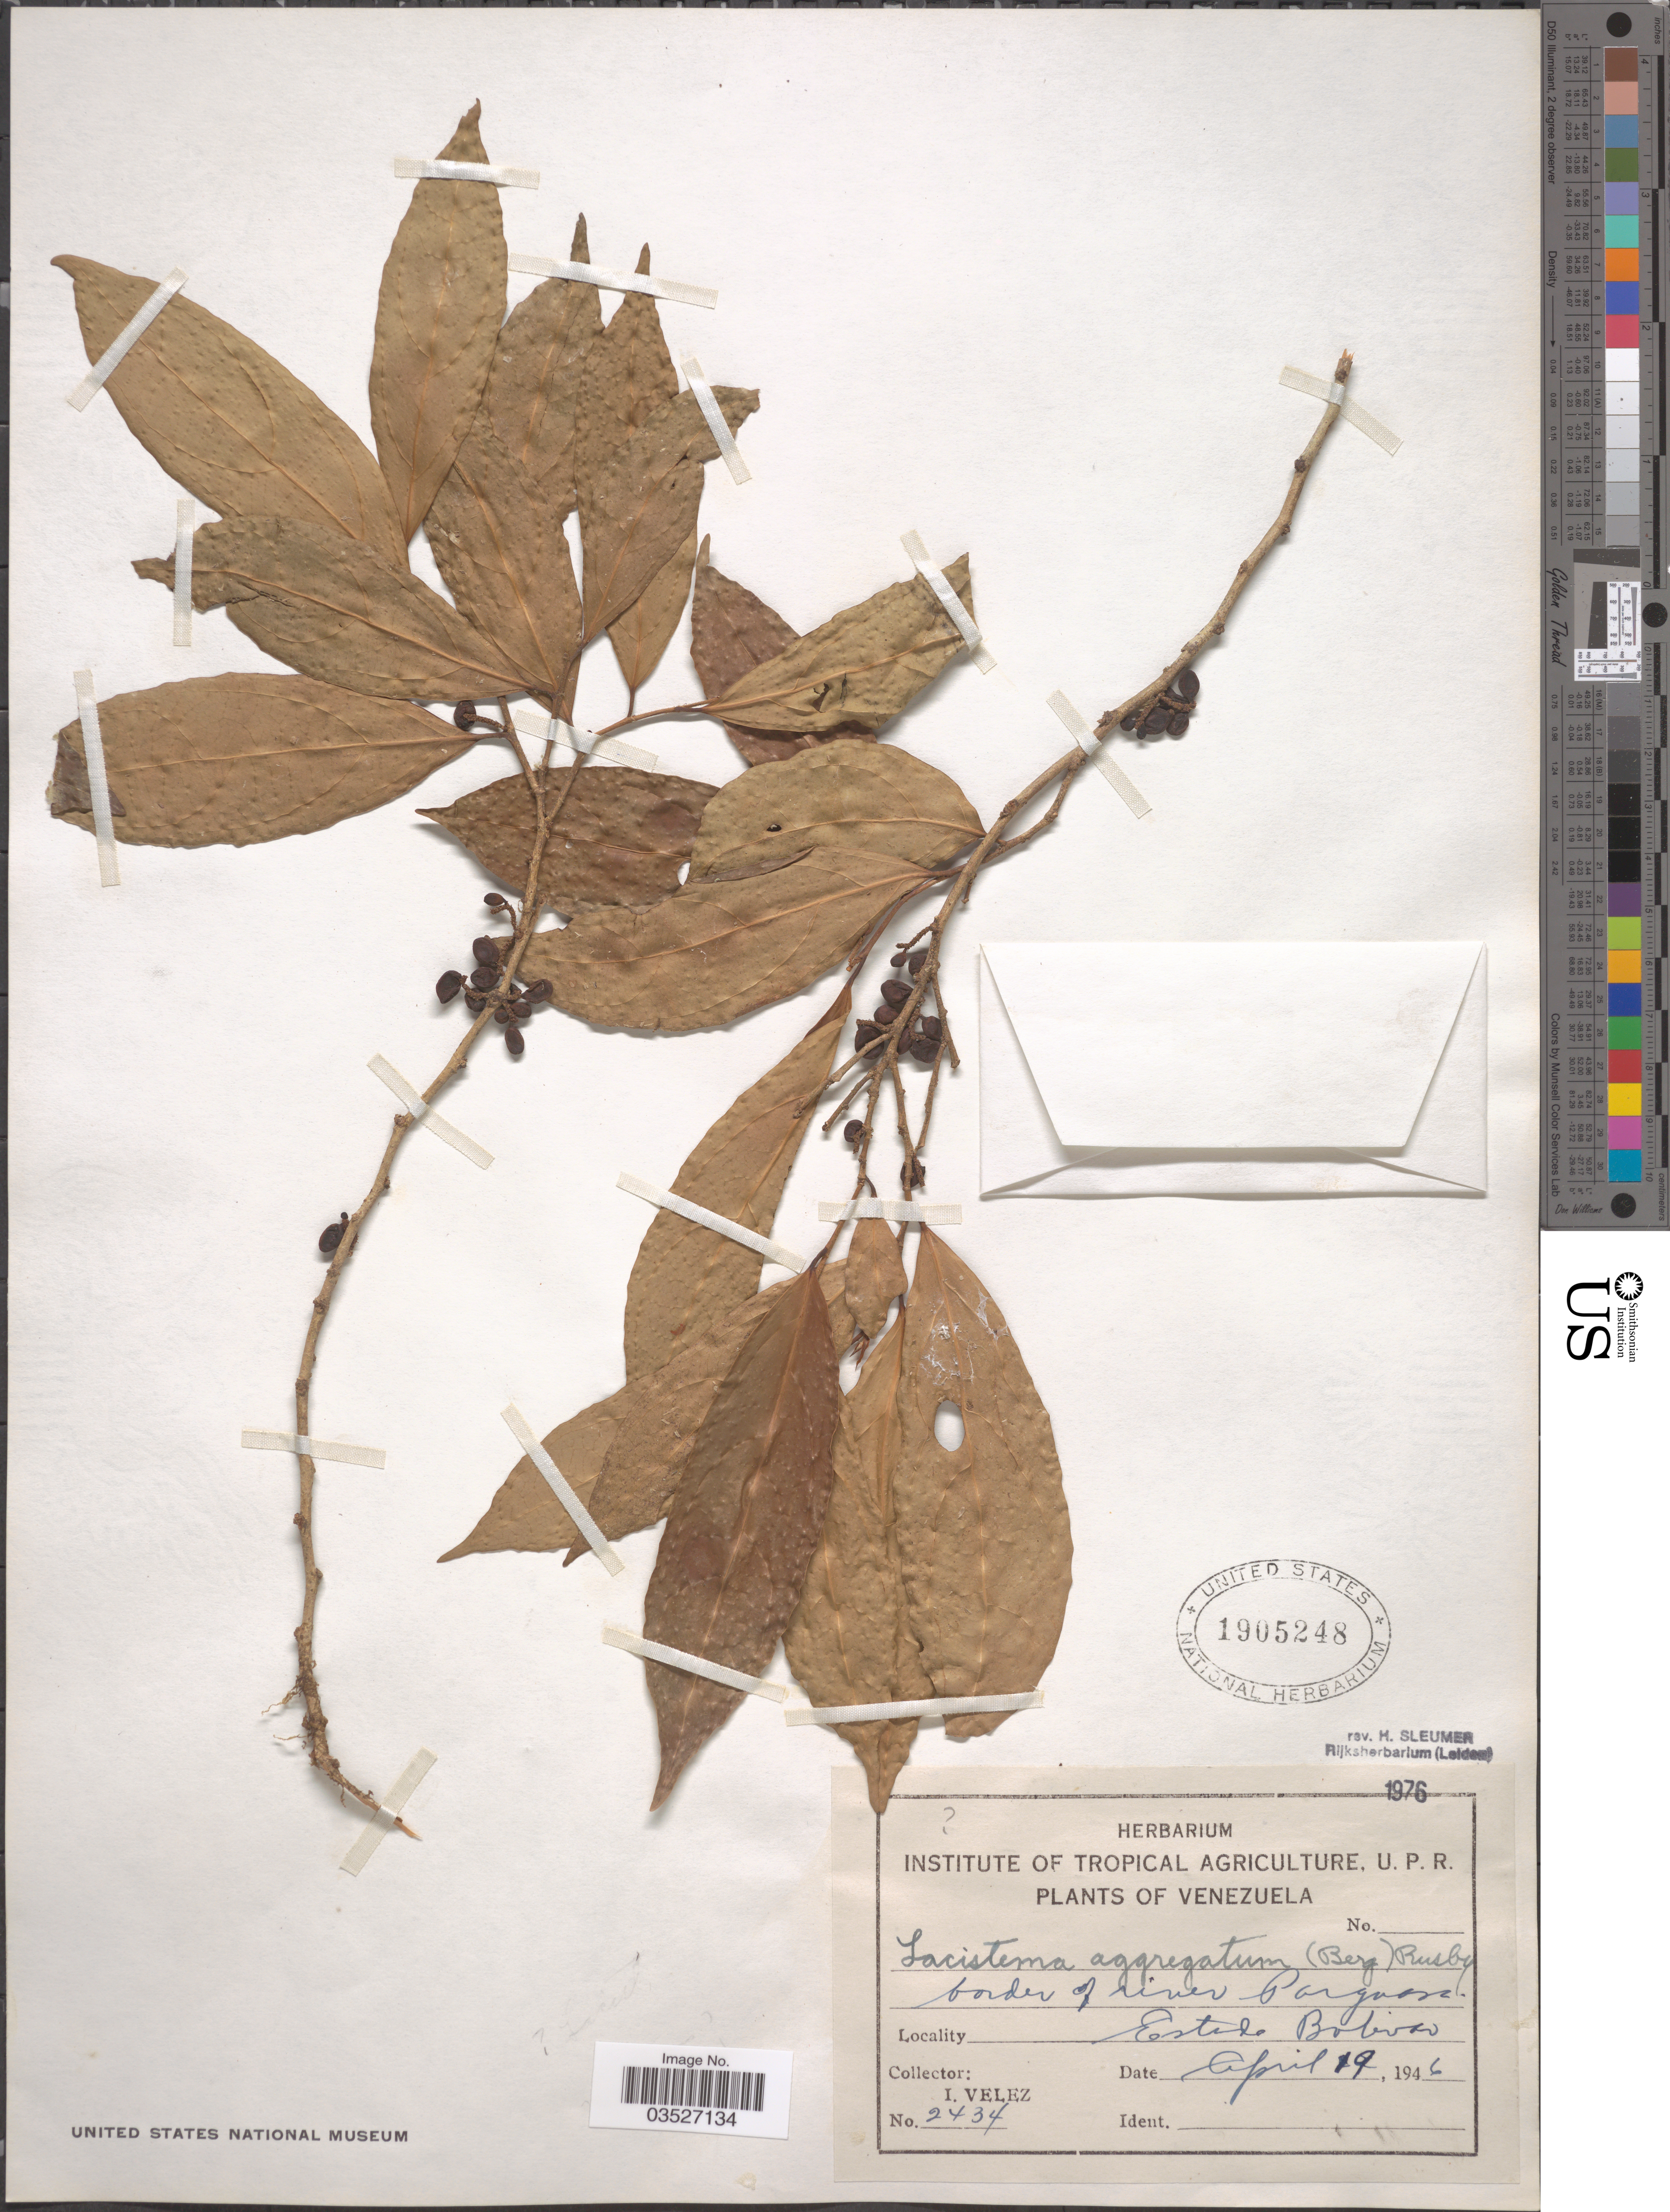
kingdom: Plantae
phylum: Tracheophyta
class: Magnoliopsida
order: Malpighiales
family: Lacistemataceae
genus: Lacistema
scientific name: Lacistema aggregatum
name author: (P.J. Bergius) Rusby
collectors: I. Velez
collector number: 2434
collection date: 1946-04-19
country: Venezuela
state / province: Bolivar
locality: Border of river Parguaza.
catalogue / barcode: US 1905248